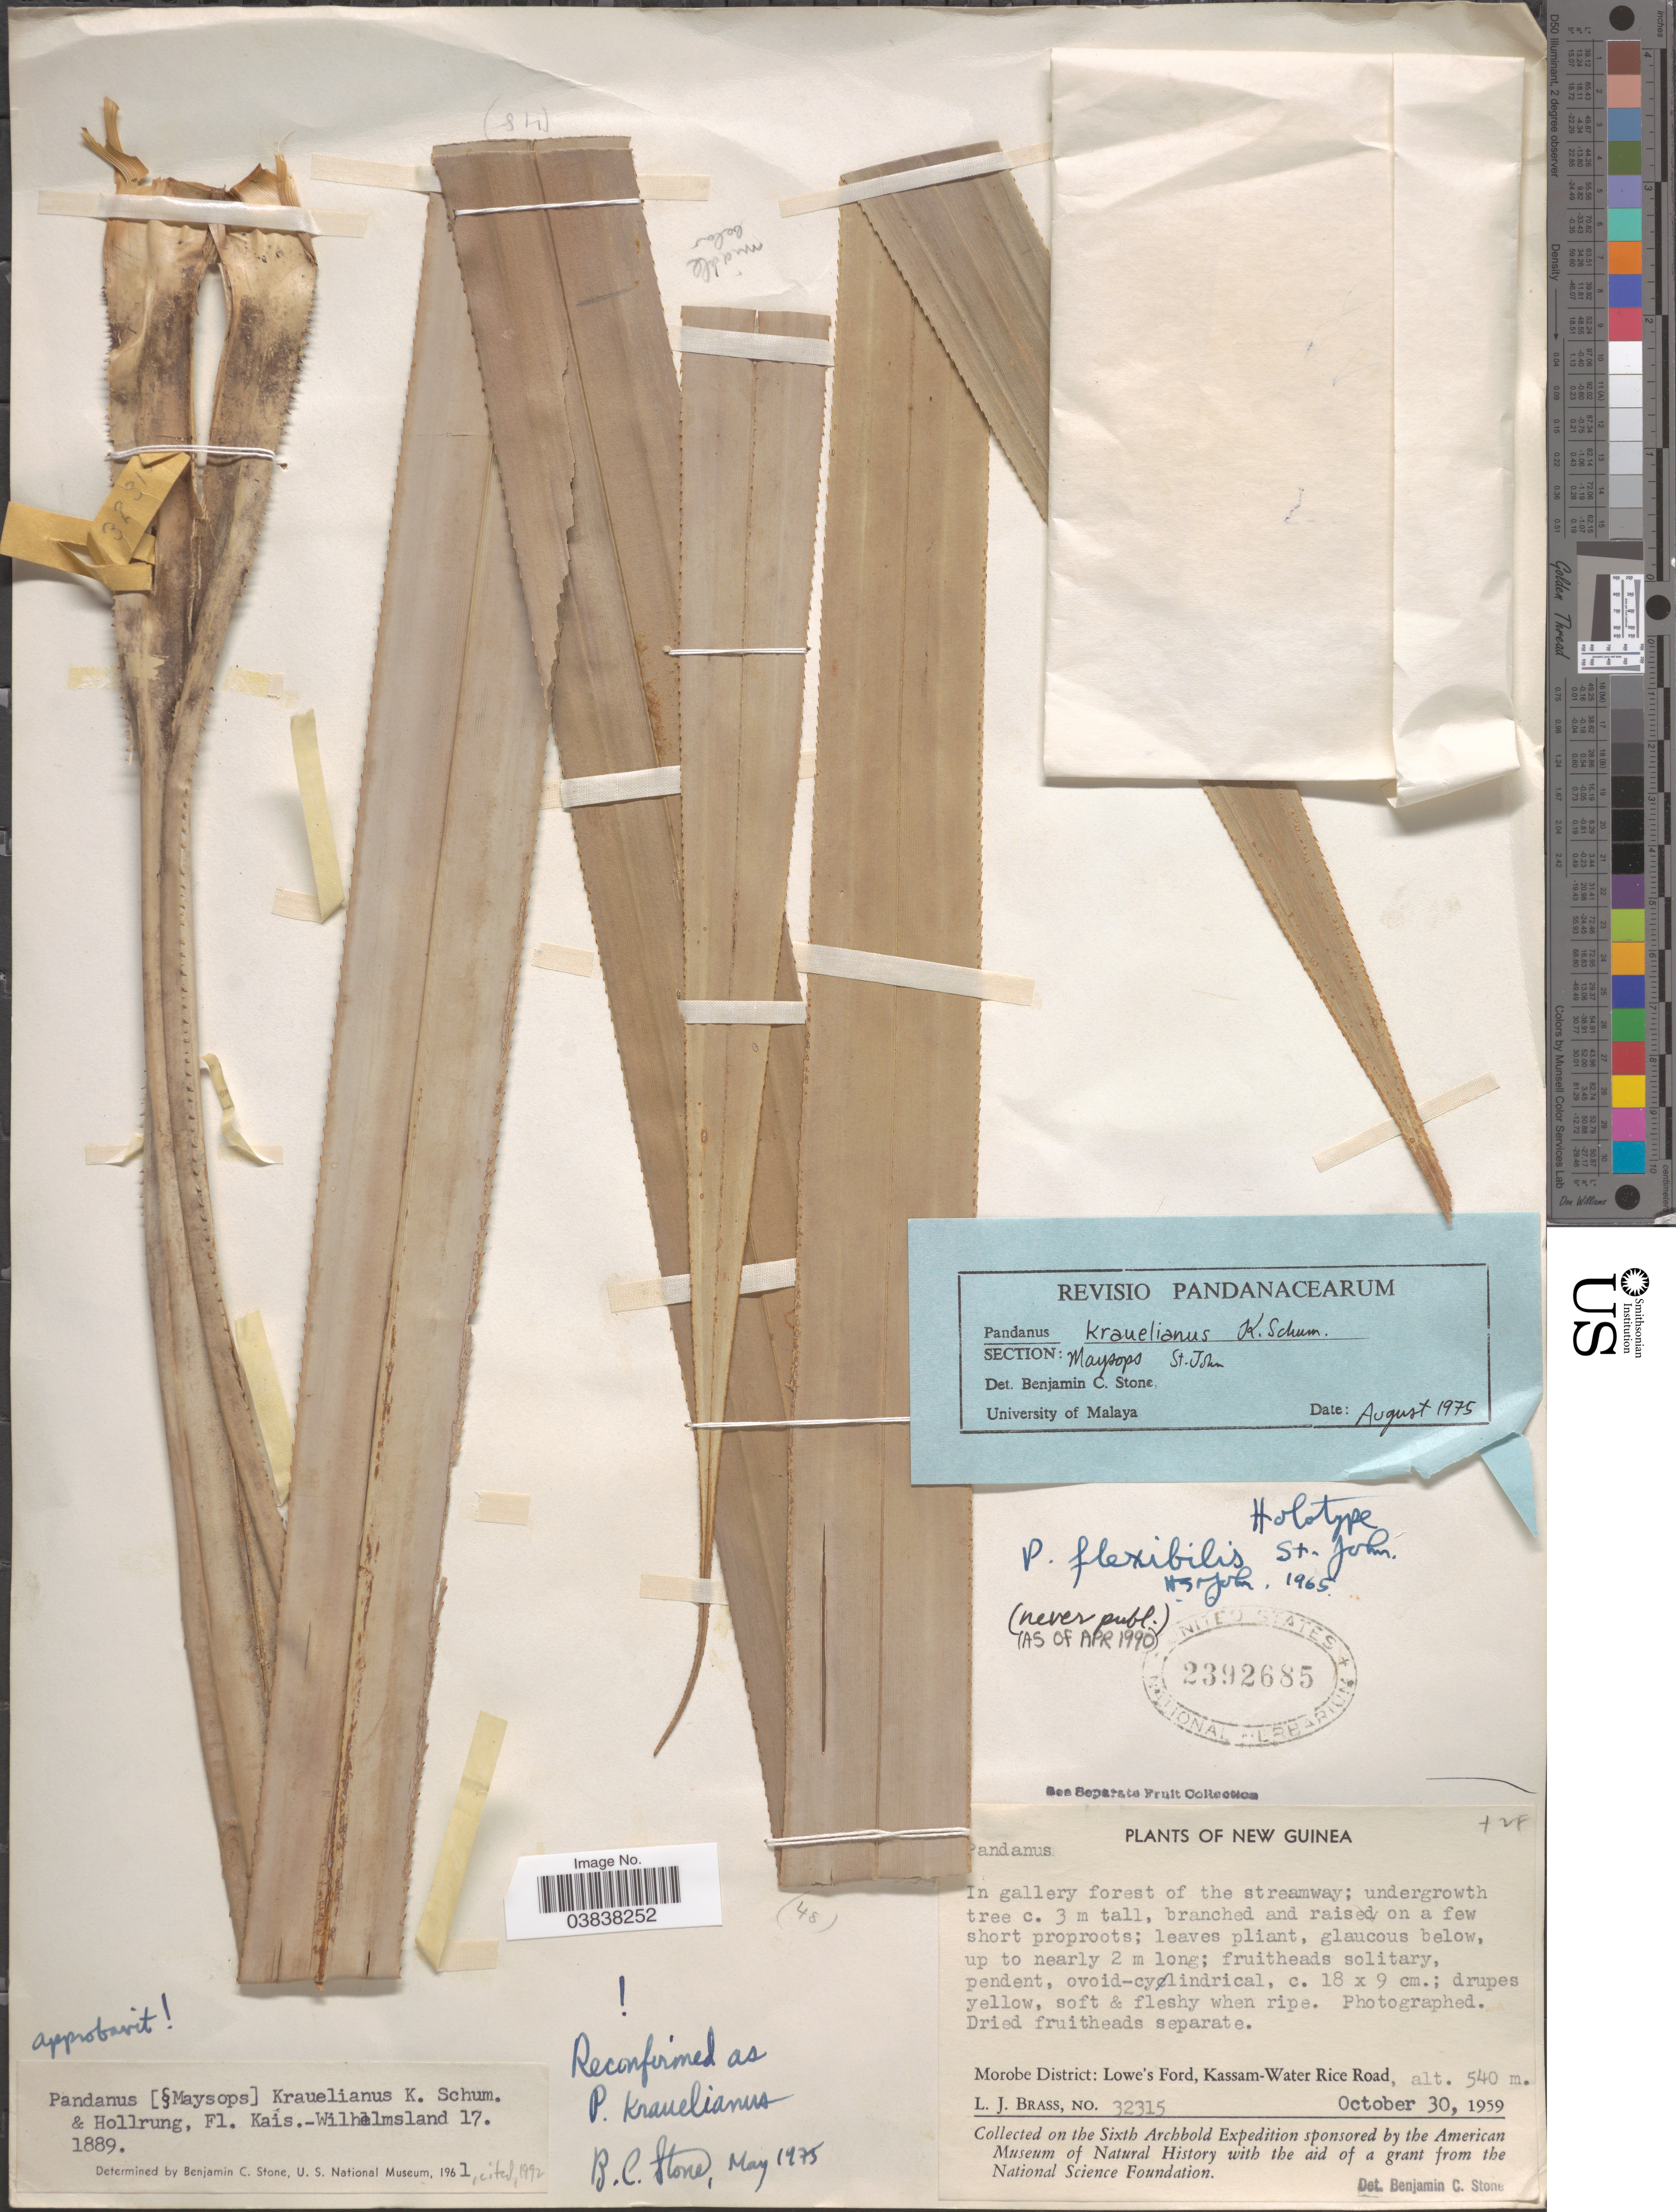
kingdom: Plantae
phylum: Tracheophyta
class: Liliopsida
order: Pandanales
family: Pandanaceae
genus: Pandanus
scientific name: Pandanus krauelianus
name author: K. Schum.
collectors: L. J. Brass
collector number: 32315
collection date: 1959-10-30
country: Papua New Guinea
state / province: Morobe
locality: New Guinea. Morobe District: Lowe's Ford. Kassam-Water Rice Road.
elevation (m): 540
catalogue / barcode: US 2392685